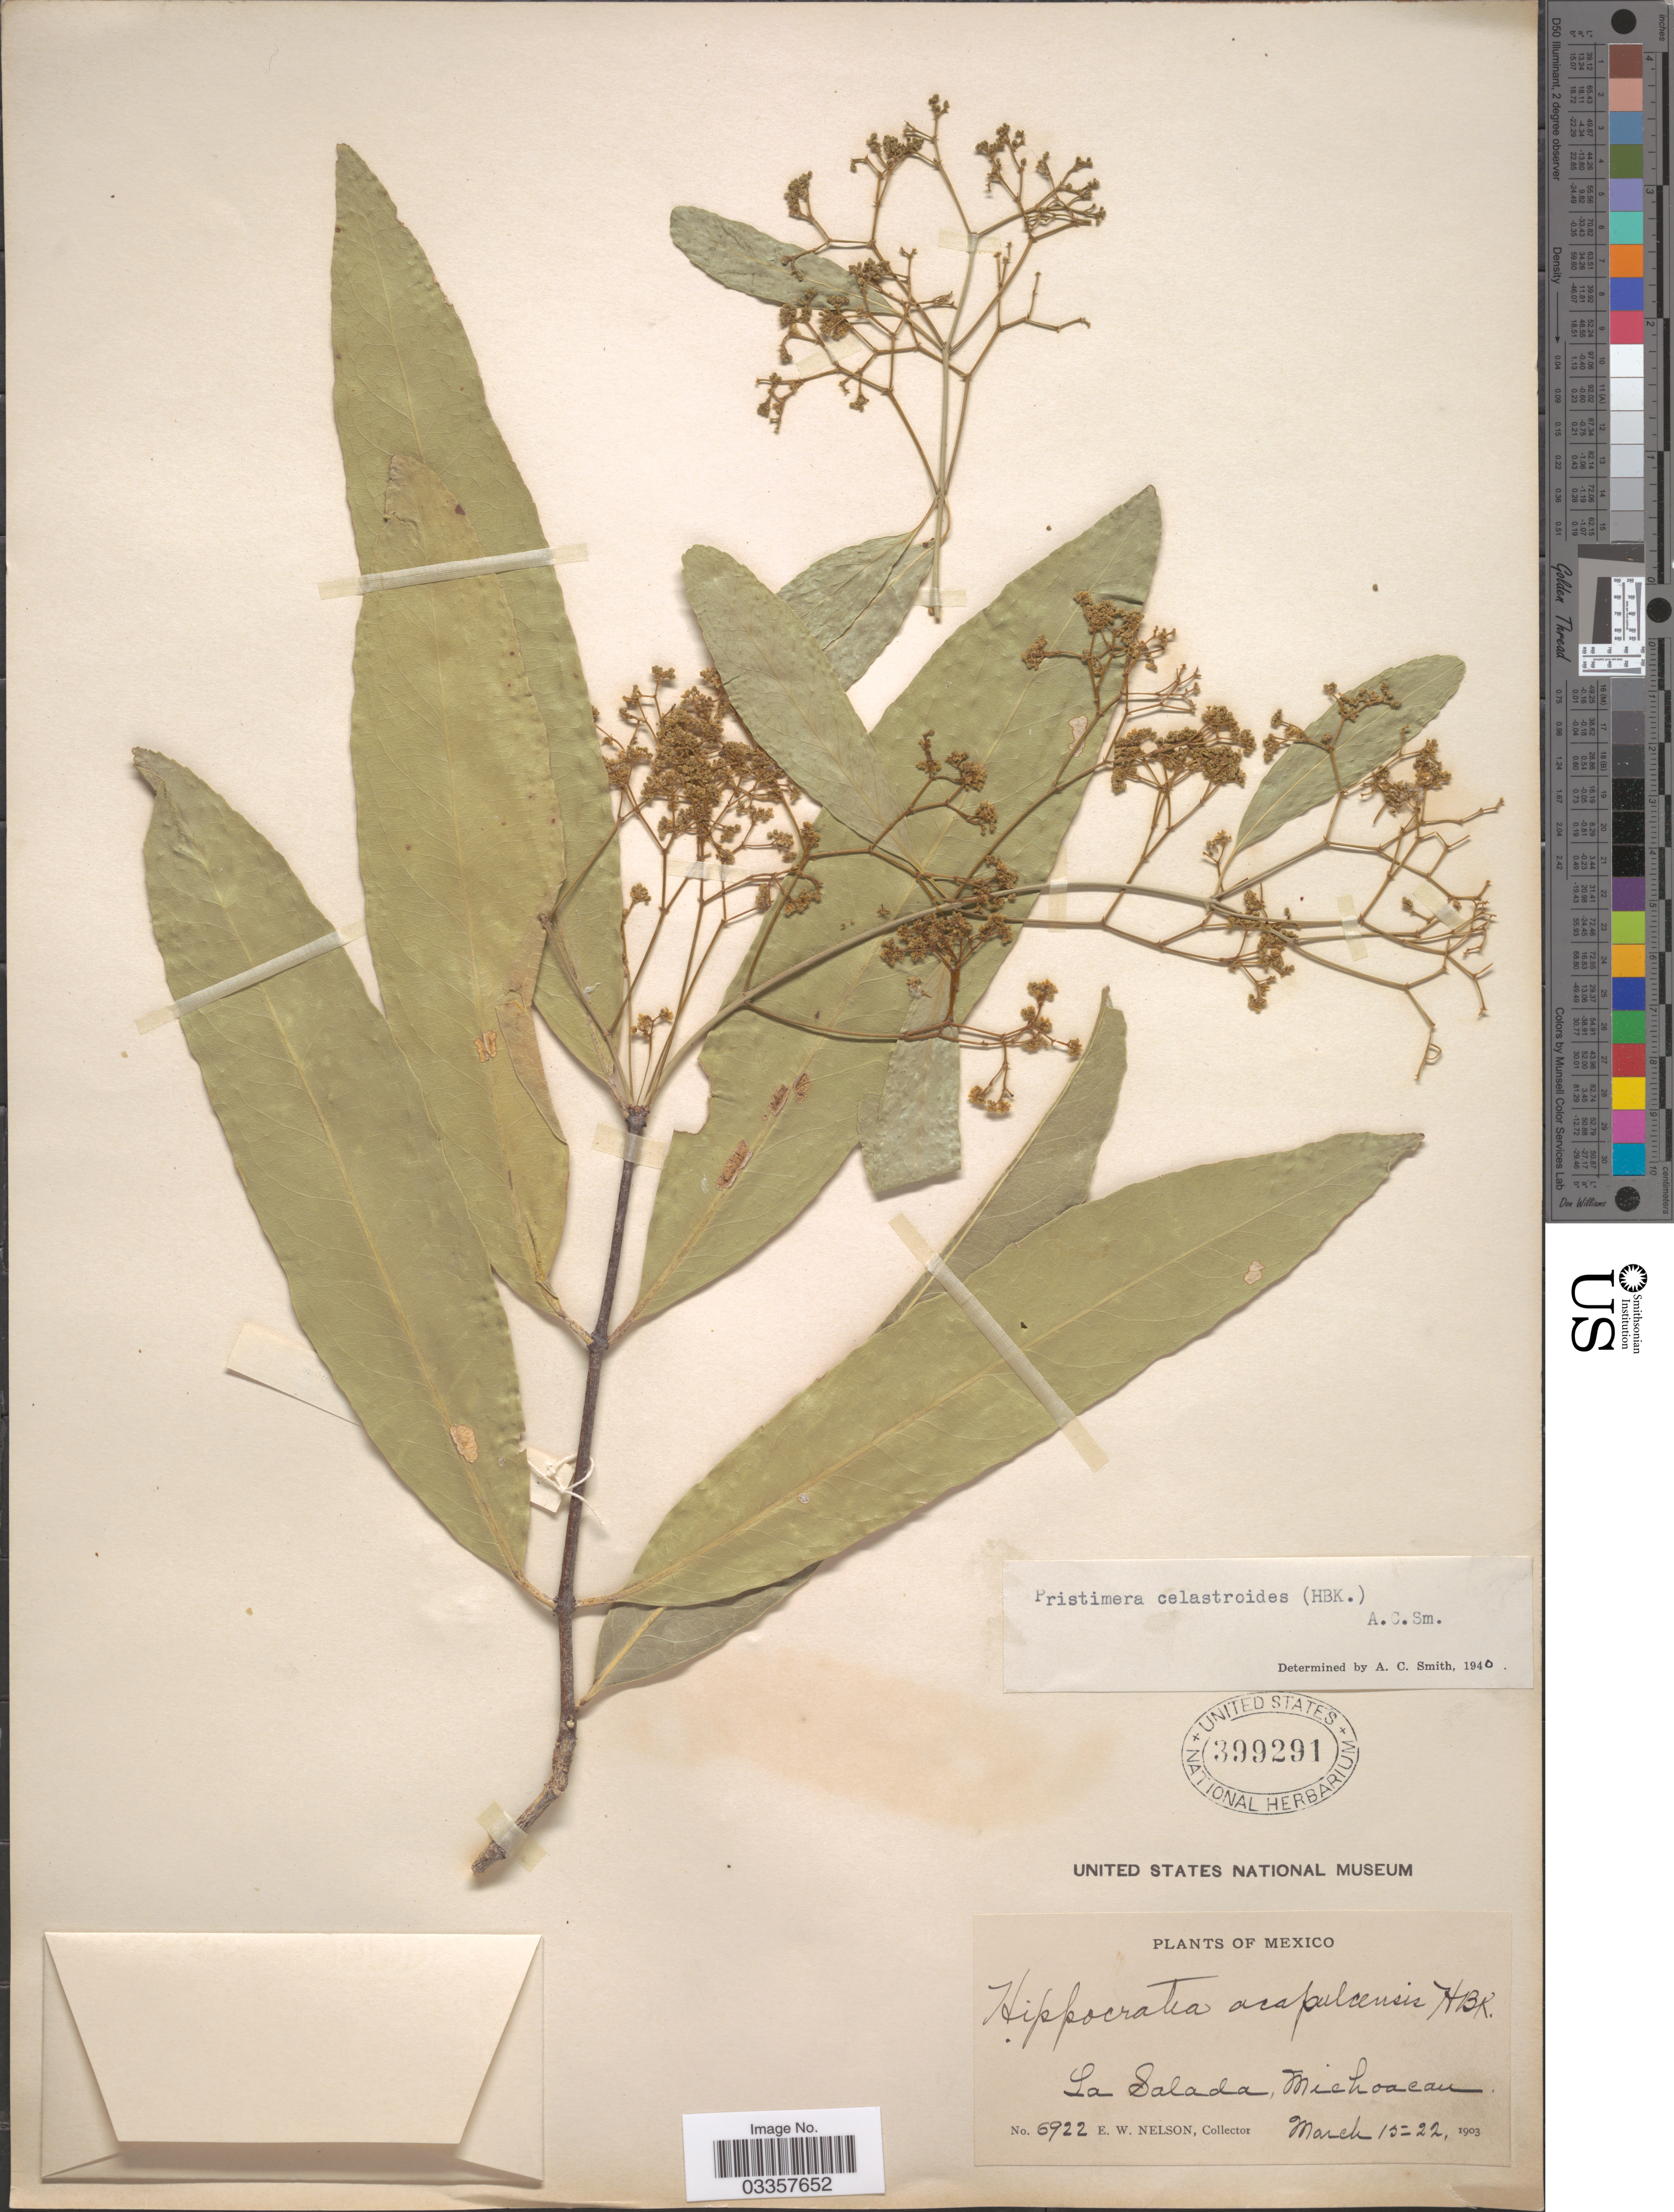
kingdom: Plantae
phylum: Tracheophyta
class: Magnoliopsida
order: Celastrales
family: Celastraceae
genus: Pristimera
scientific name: Pristimera celastroides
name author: (Kunth) A.C. Sm.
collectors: E. W. Nelson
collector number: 6922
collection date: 1903-03-15/1903-03-22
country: Mexico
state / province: Michoacán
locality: La Salada.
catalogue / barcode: US 399291